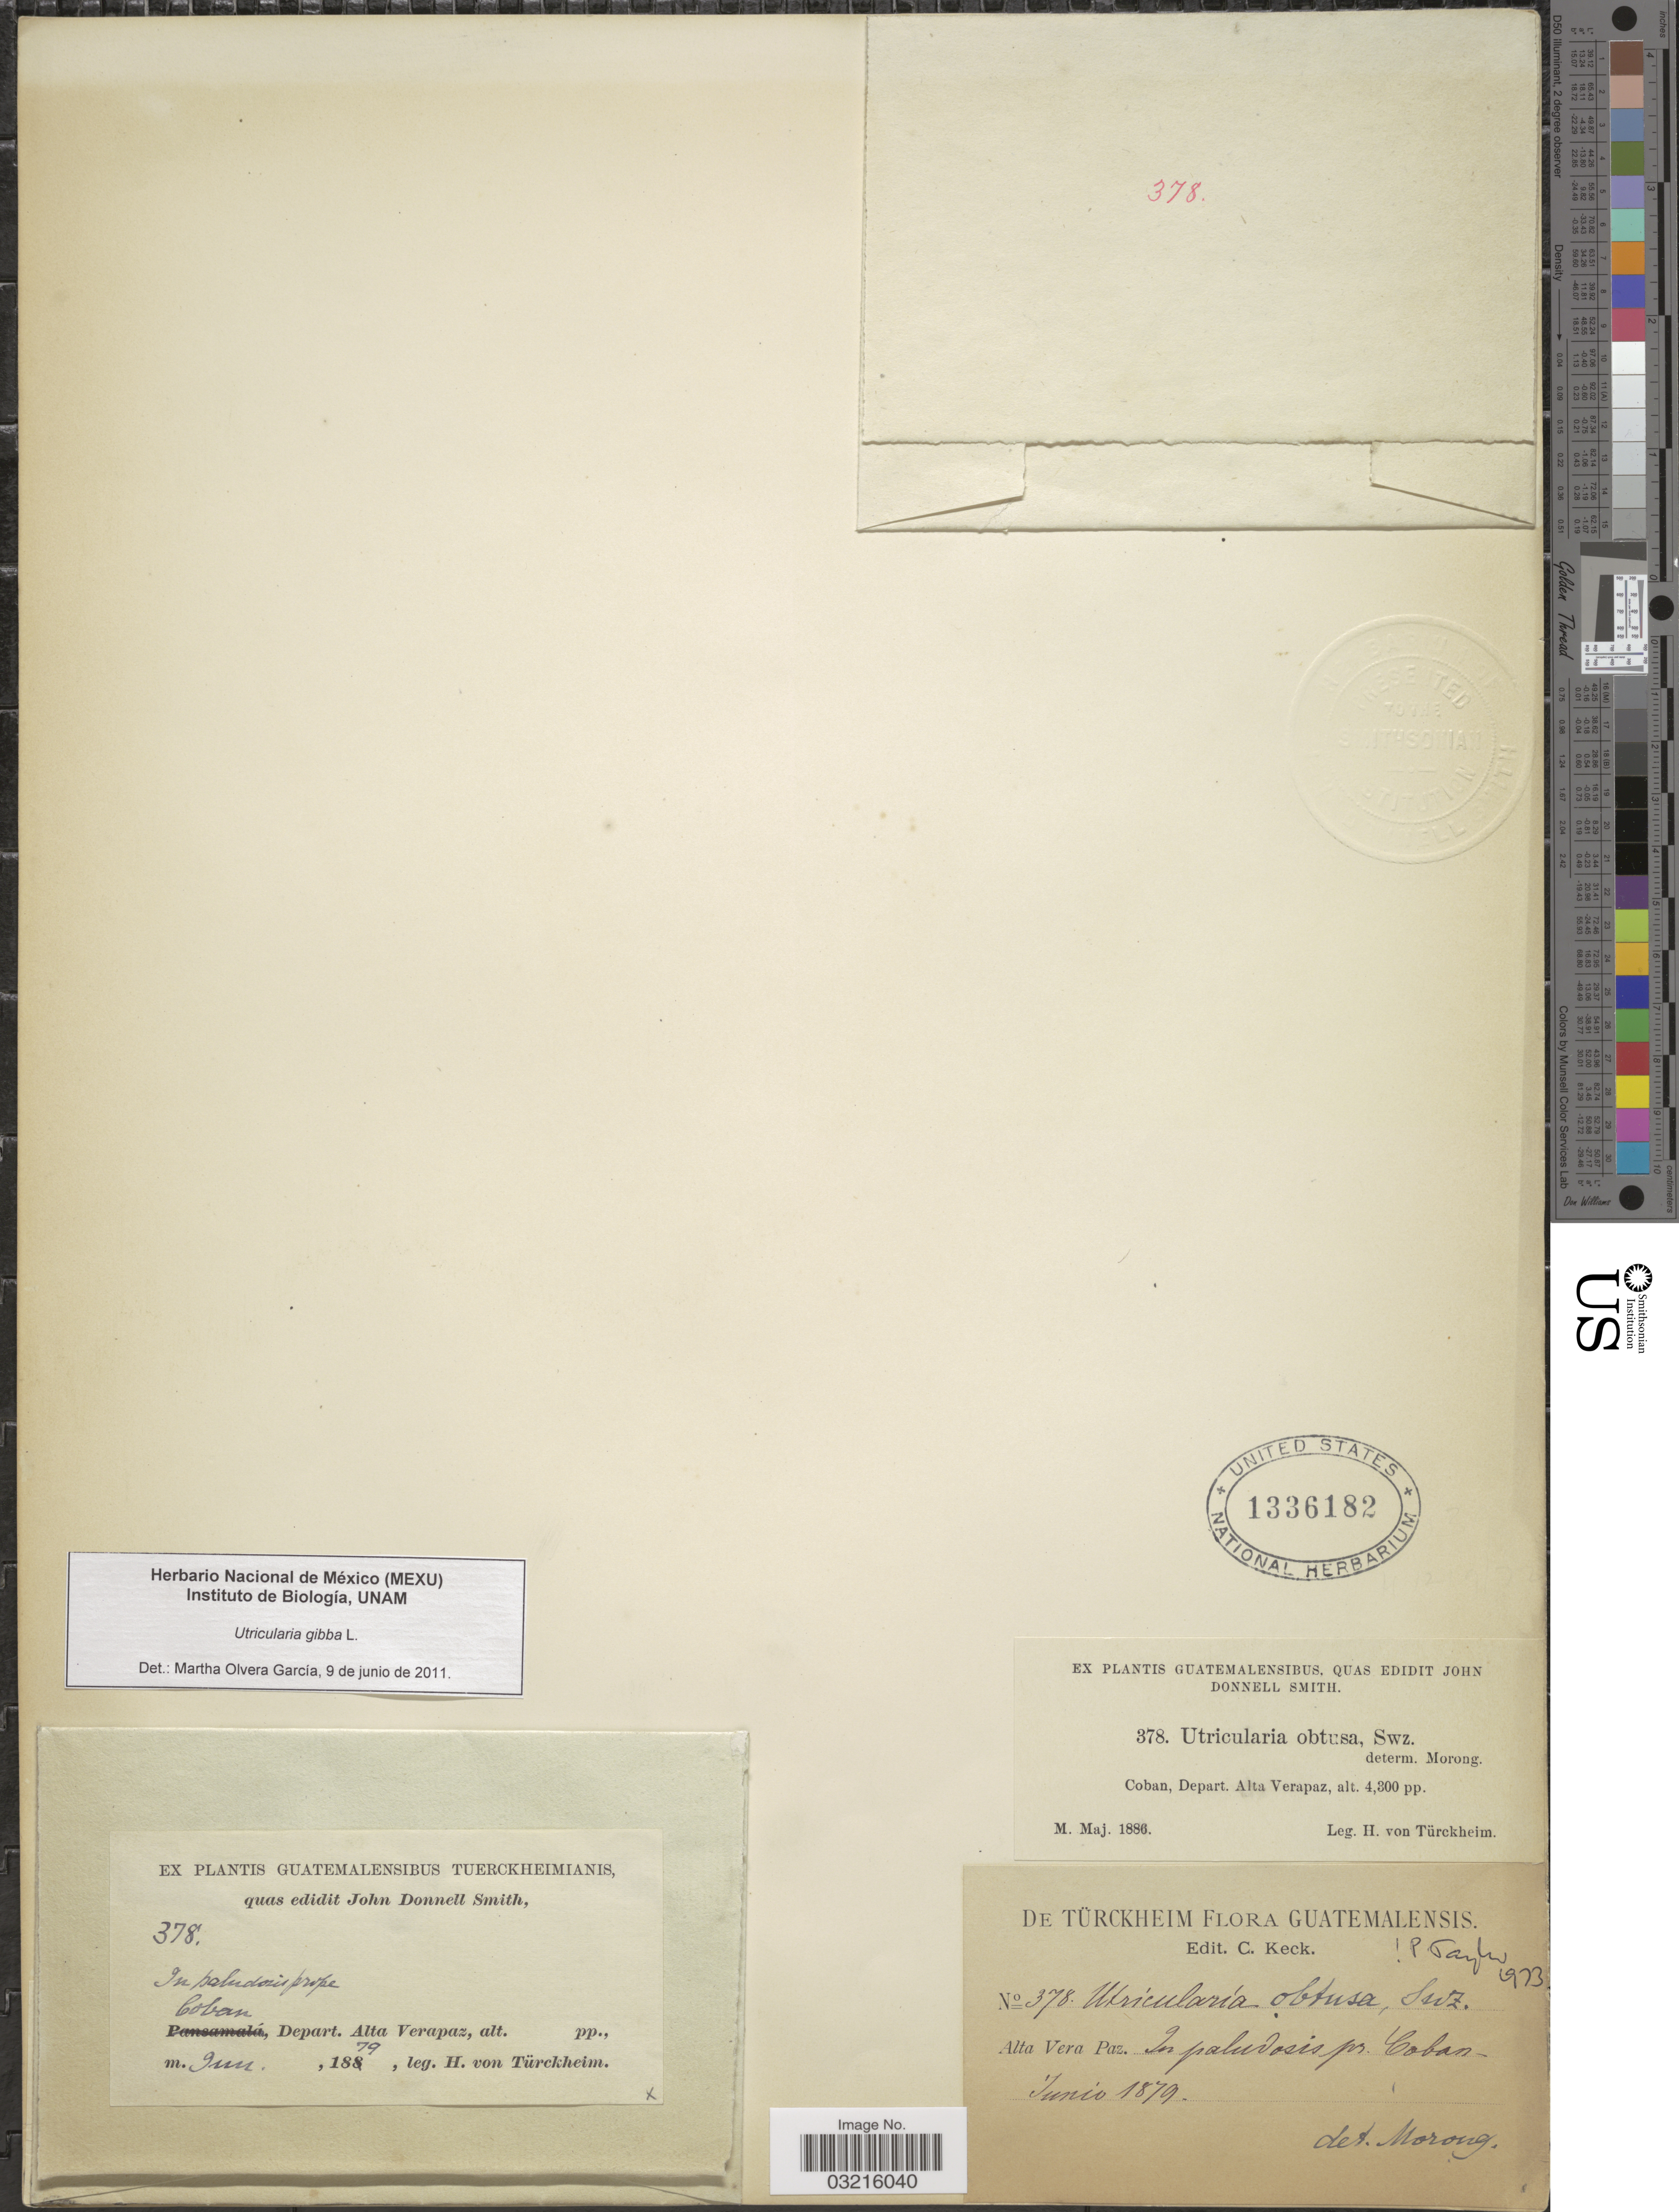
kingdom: Plantae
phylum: Tracheophyta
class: Magnoliopsida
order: Lamiales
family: Lentibulariaceae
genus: Utricularia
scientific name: Utricularia gibba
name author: L.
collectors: H. von Türckheim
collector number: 378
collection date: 1879-06/1886-05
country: Guatemala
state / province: Alta Verapaz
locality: Coban, Depart. Alta Verapaz. In paludosis pr. Coban.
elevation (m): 1311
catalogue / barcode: US 1336182